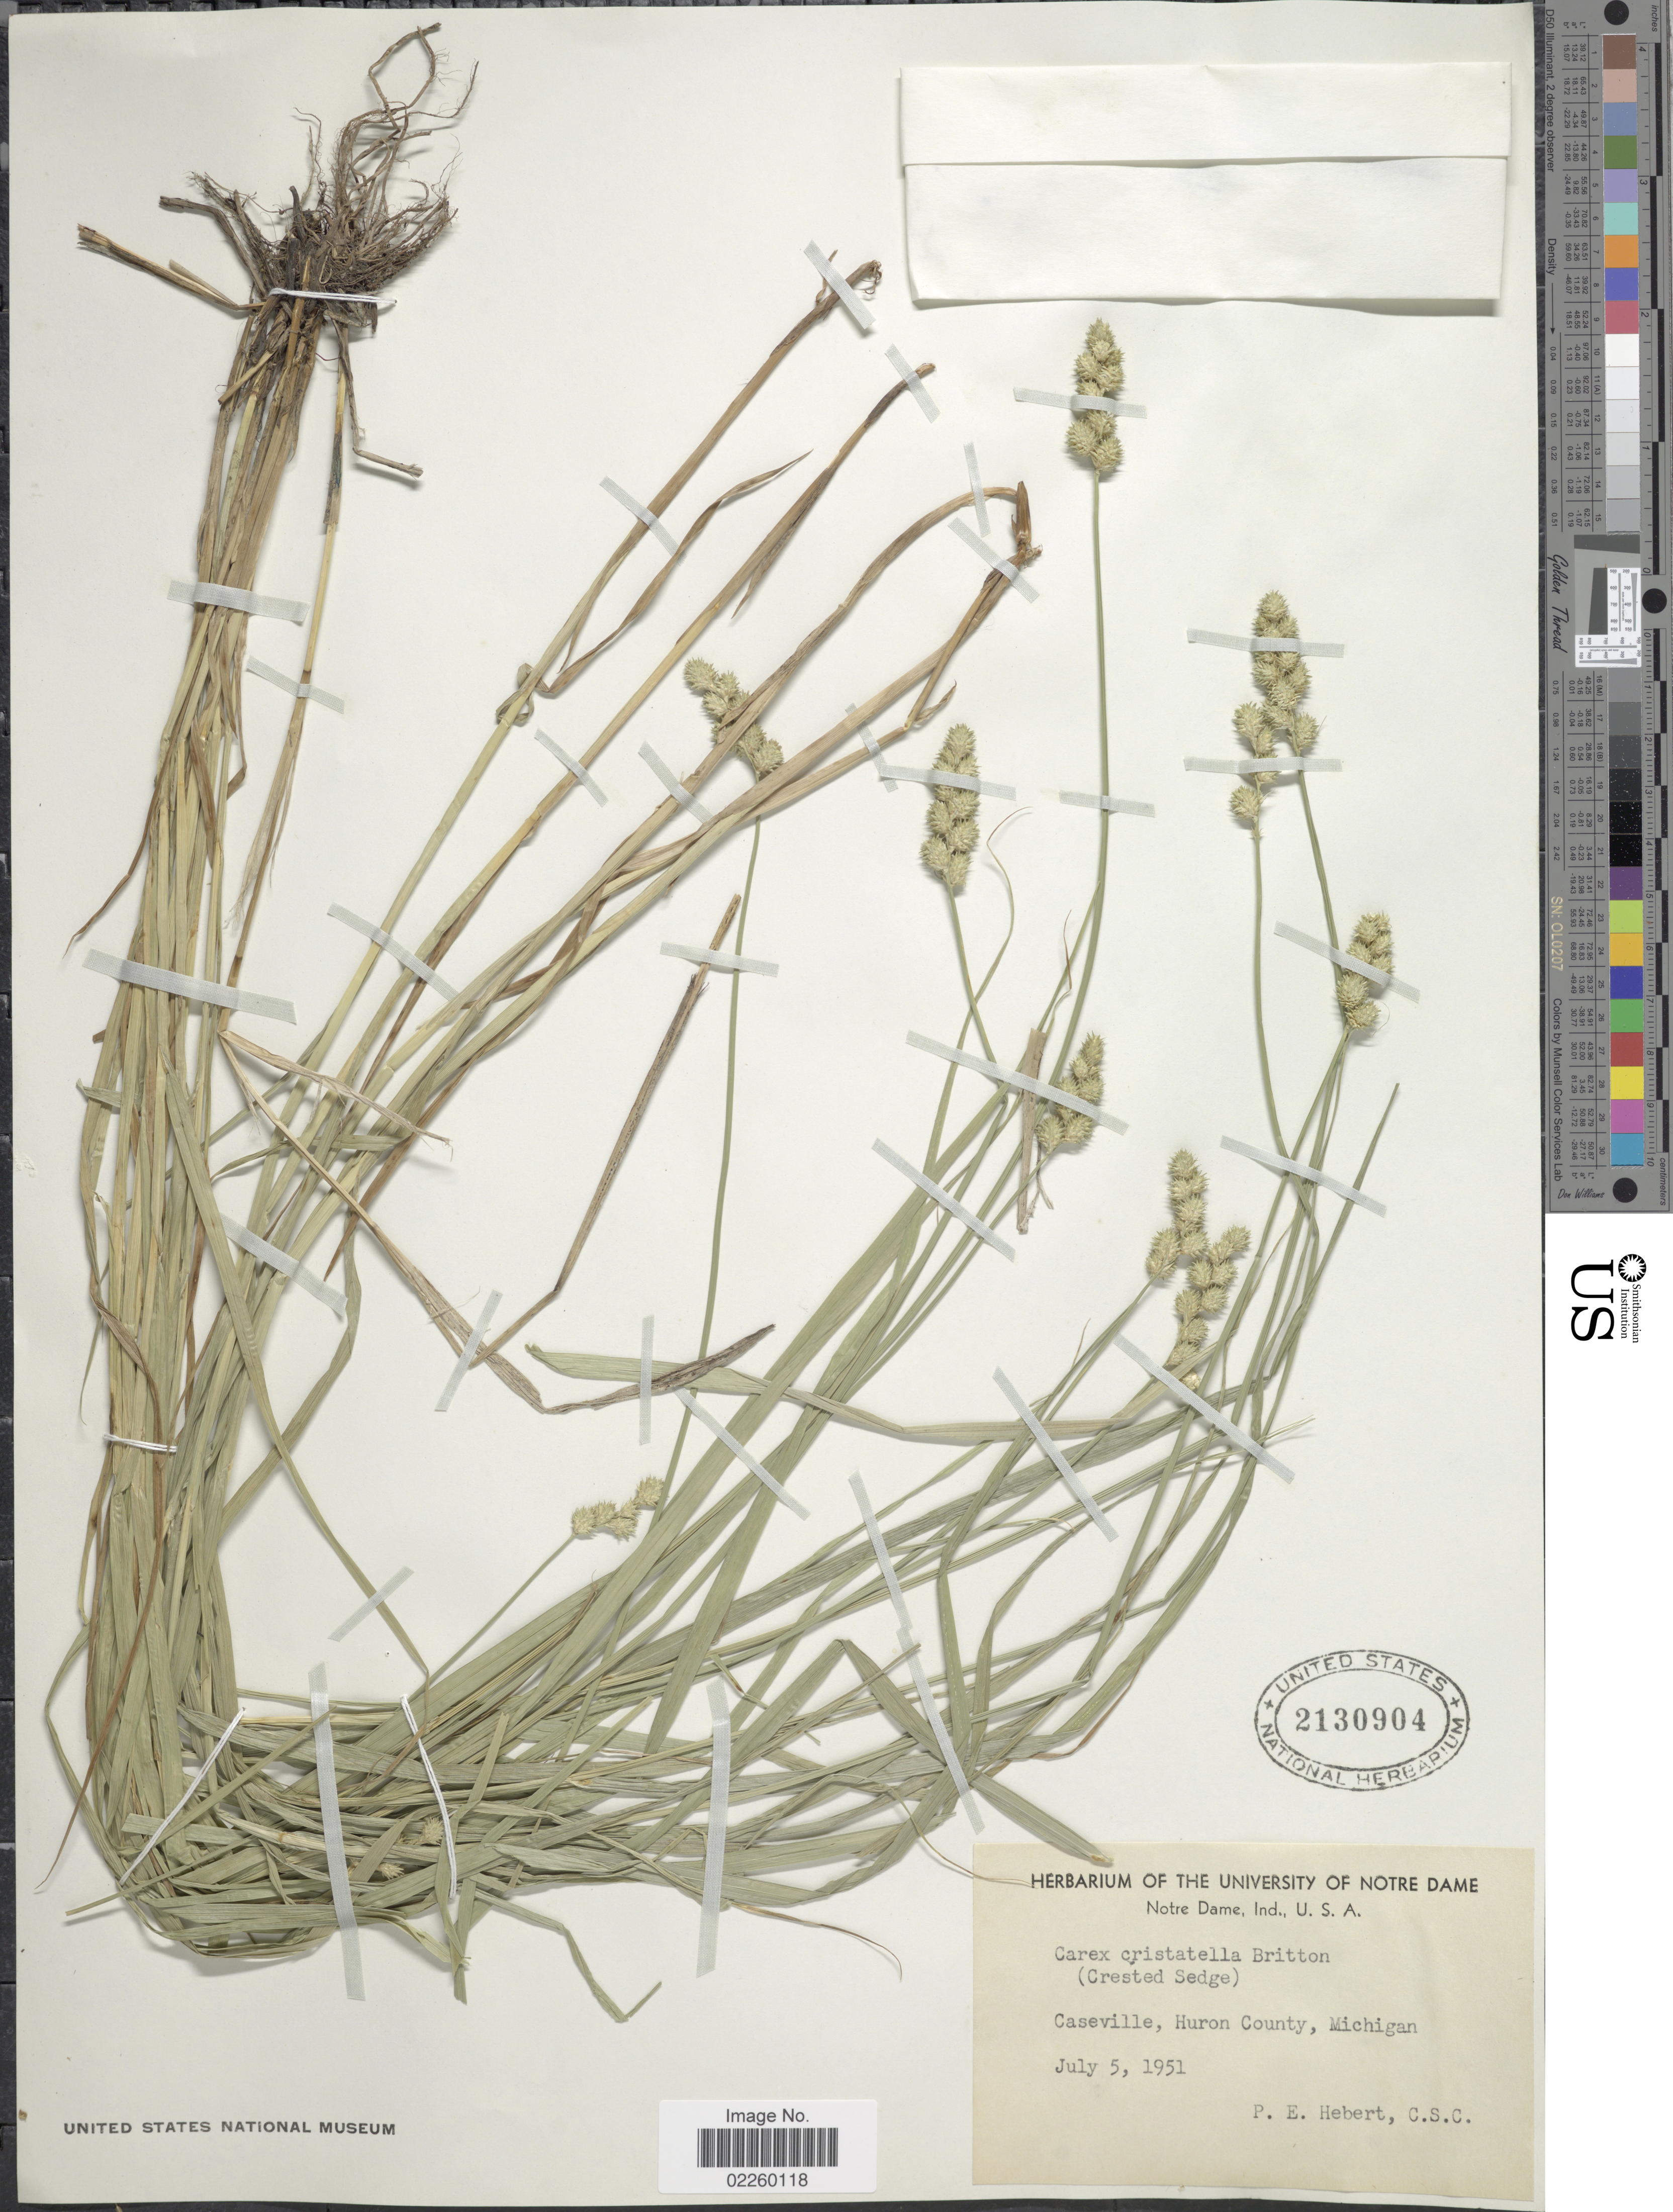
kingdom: Plantae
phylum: Tracheophyta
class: Liliopsida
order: Poales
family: Cyperaceae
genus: Carex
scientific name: Carex cristatella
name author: Britton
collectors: P. Hebert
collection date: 1951-07-05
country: United States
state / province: Michigan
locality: Caseville, Huron County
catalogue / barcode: US 2130904